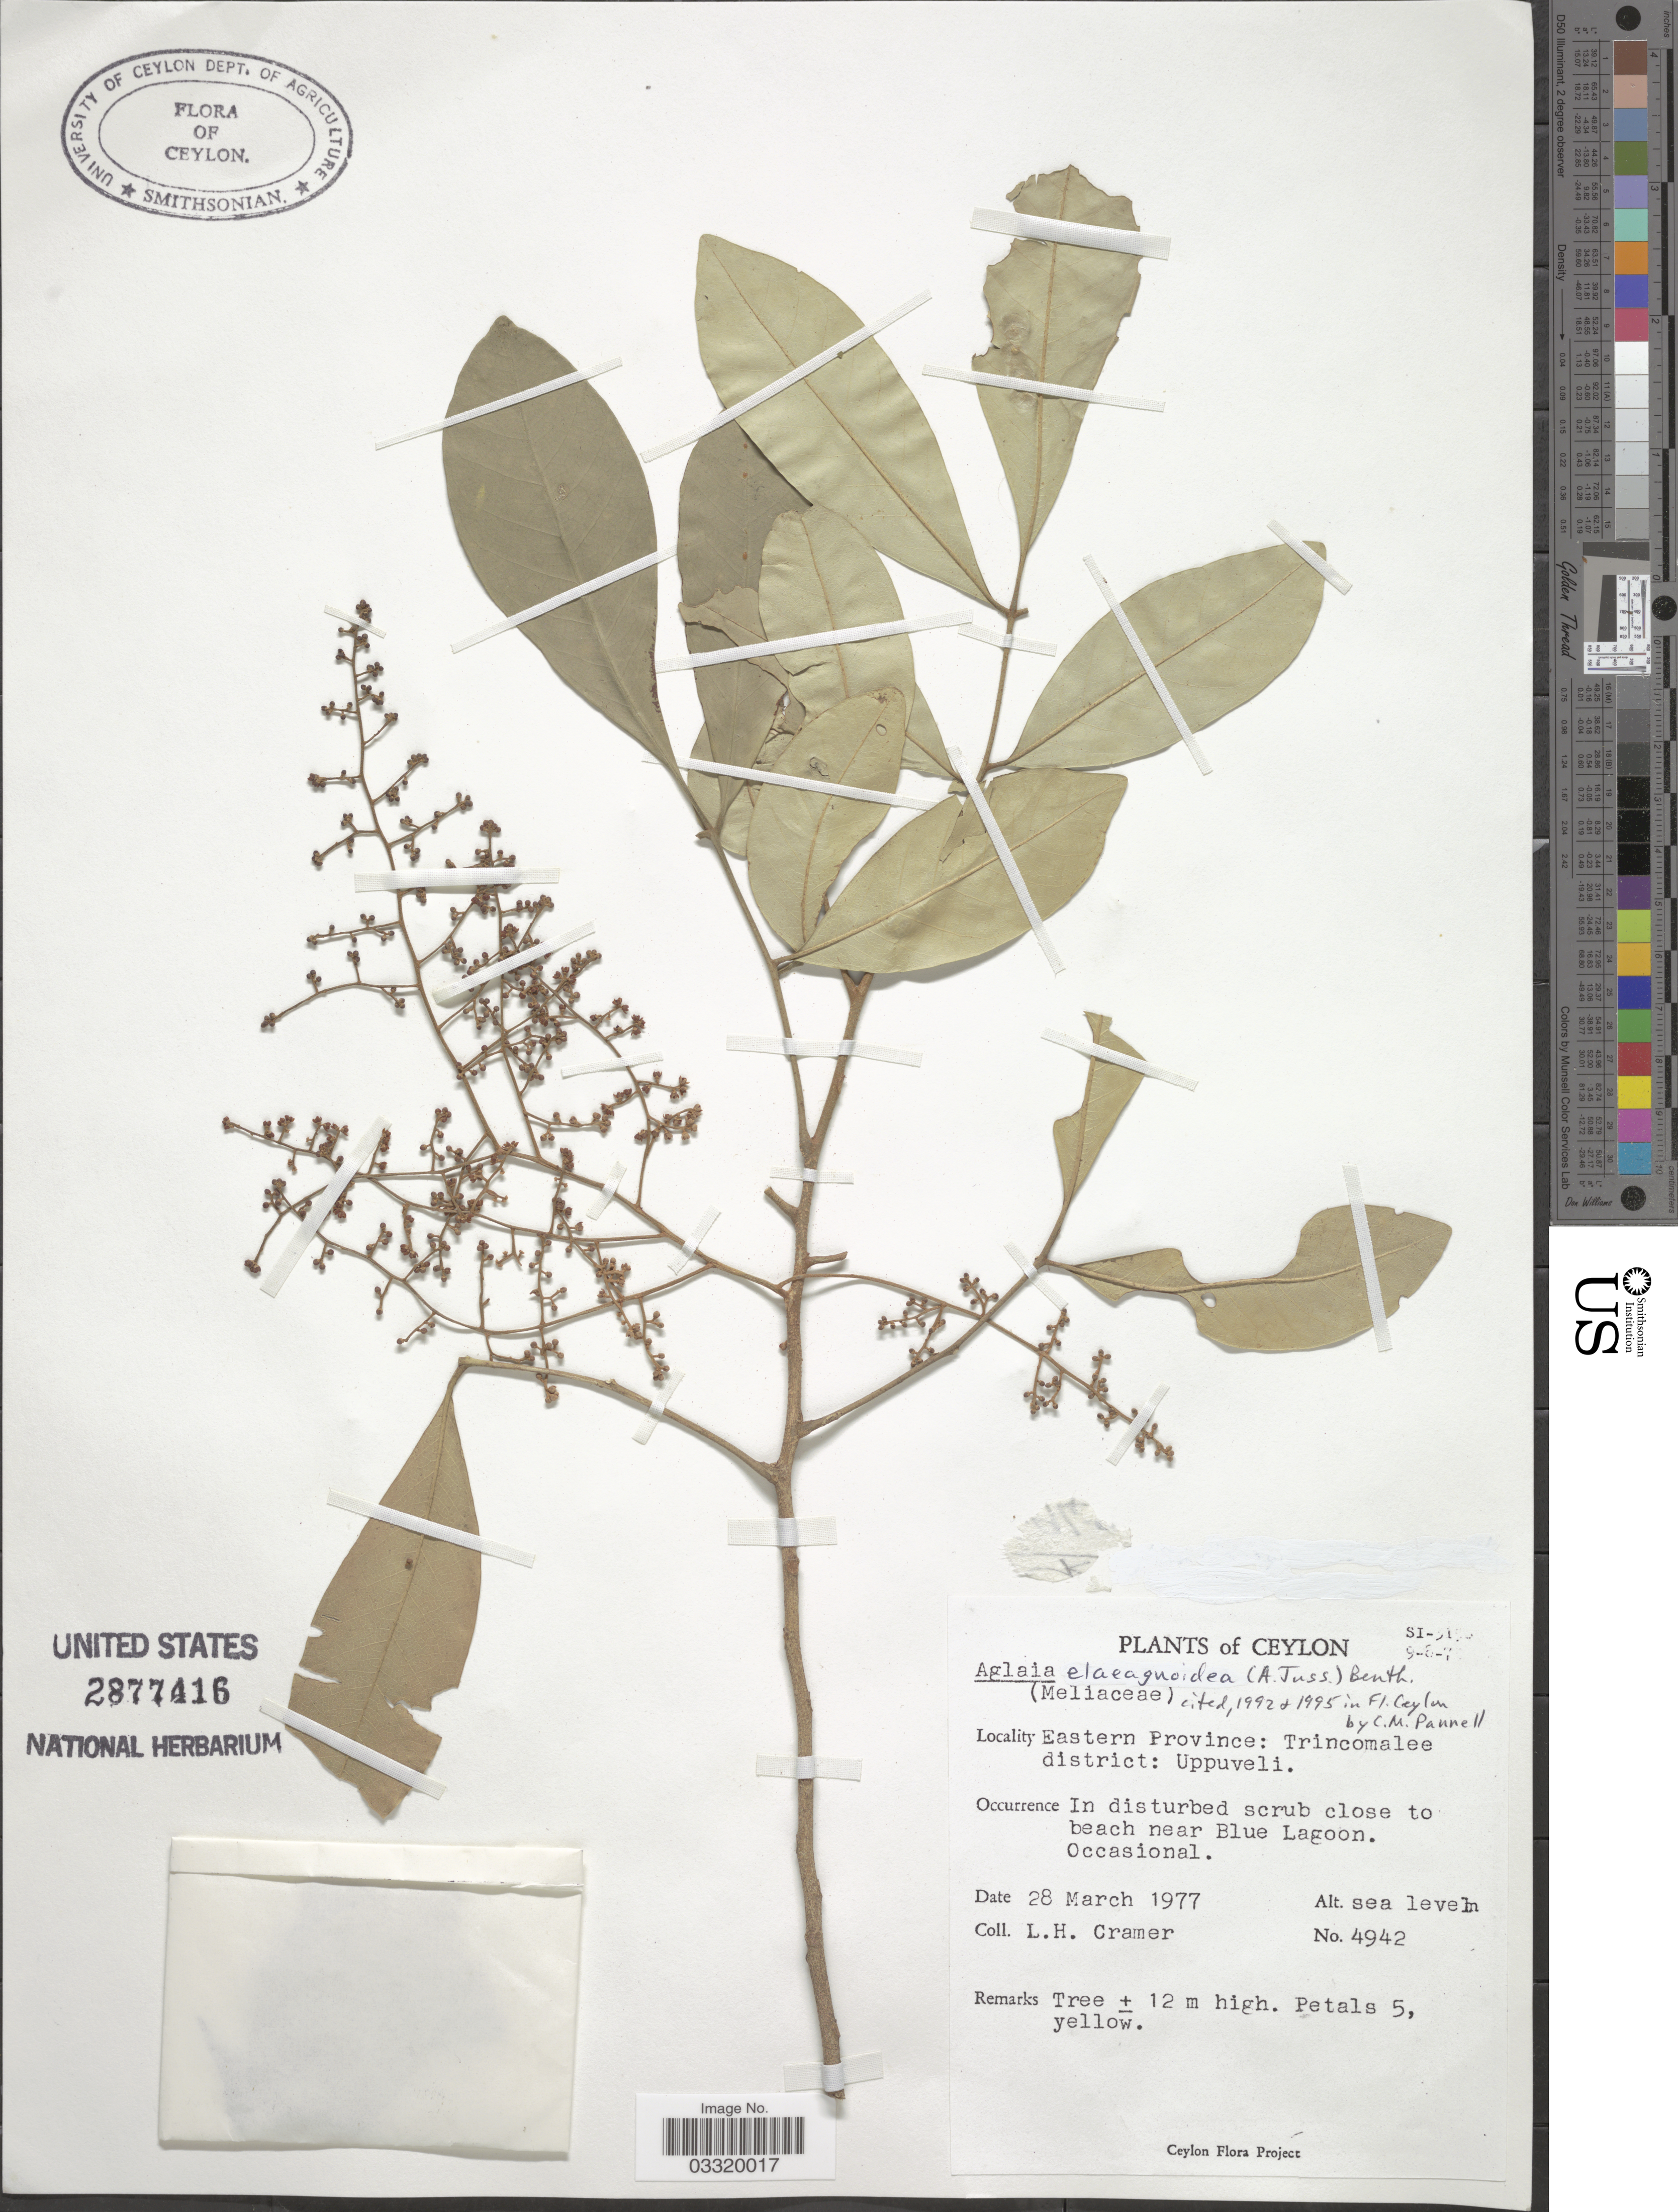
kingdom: Plantae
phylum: Tracheophyta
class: Magnoliopsida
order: Sapindales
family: Meliaceae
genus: Aglaia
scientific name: Aglaia elaeagnoidea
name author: (A. Juss.) Benth.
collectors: L. H. Cramer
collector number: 4942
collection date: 1977-03-28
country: Sri Lanka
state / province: Eastern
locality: Ceylon. Trincomalee district: Uppuveli. Close to beach near Blue Lagoon.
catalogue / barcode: US 2877416